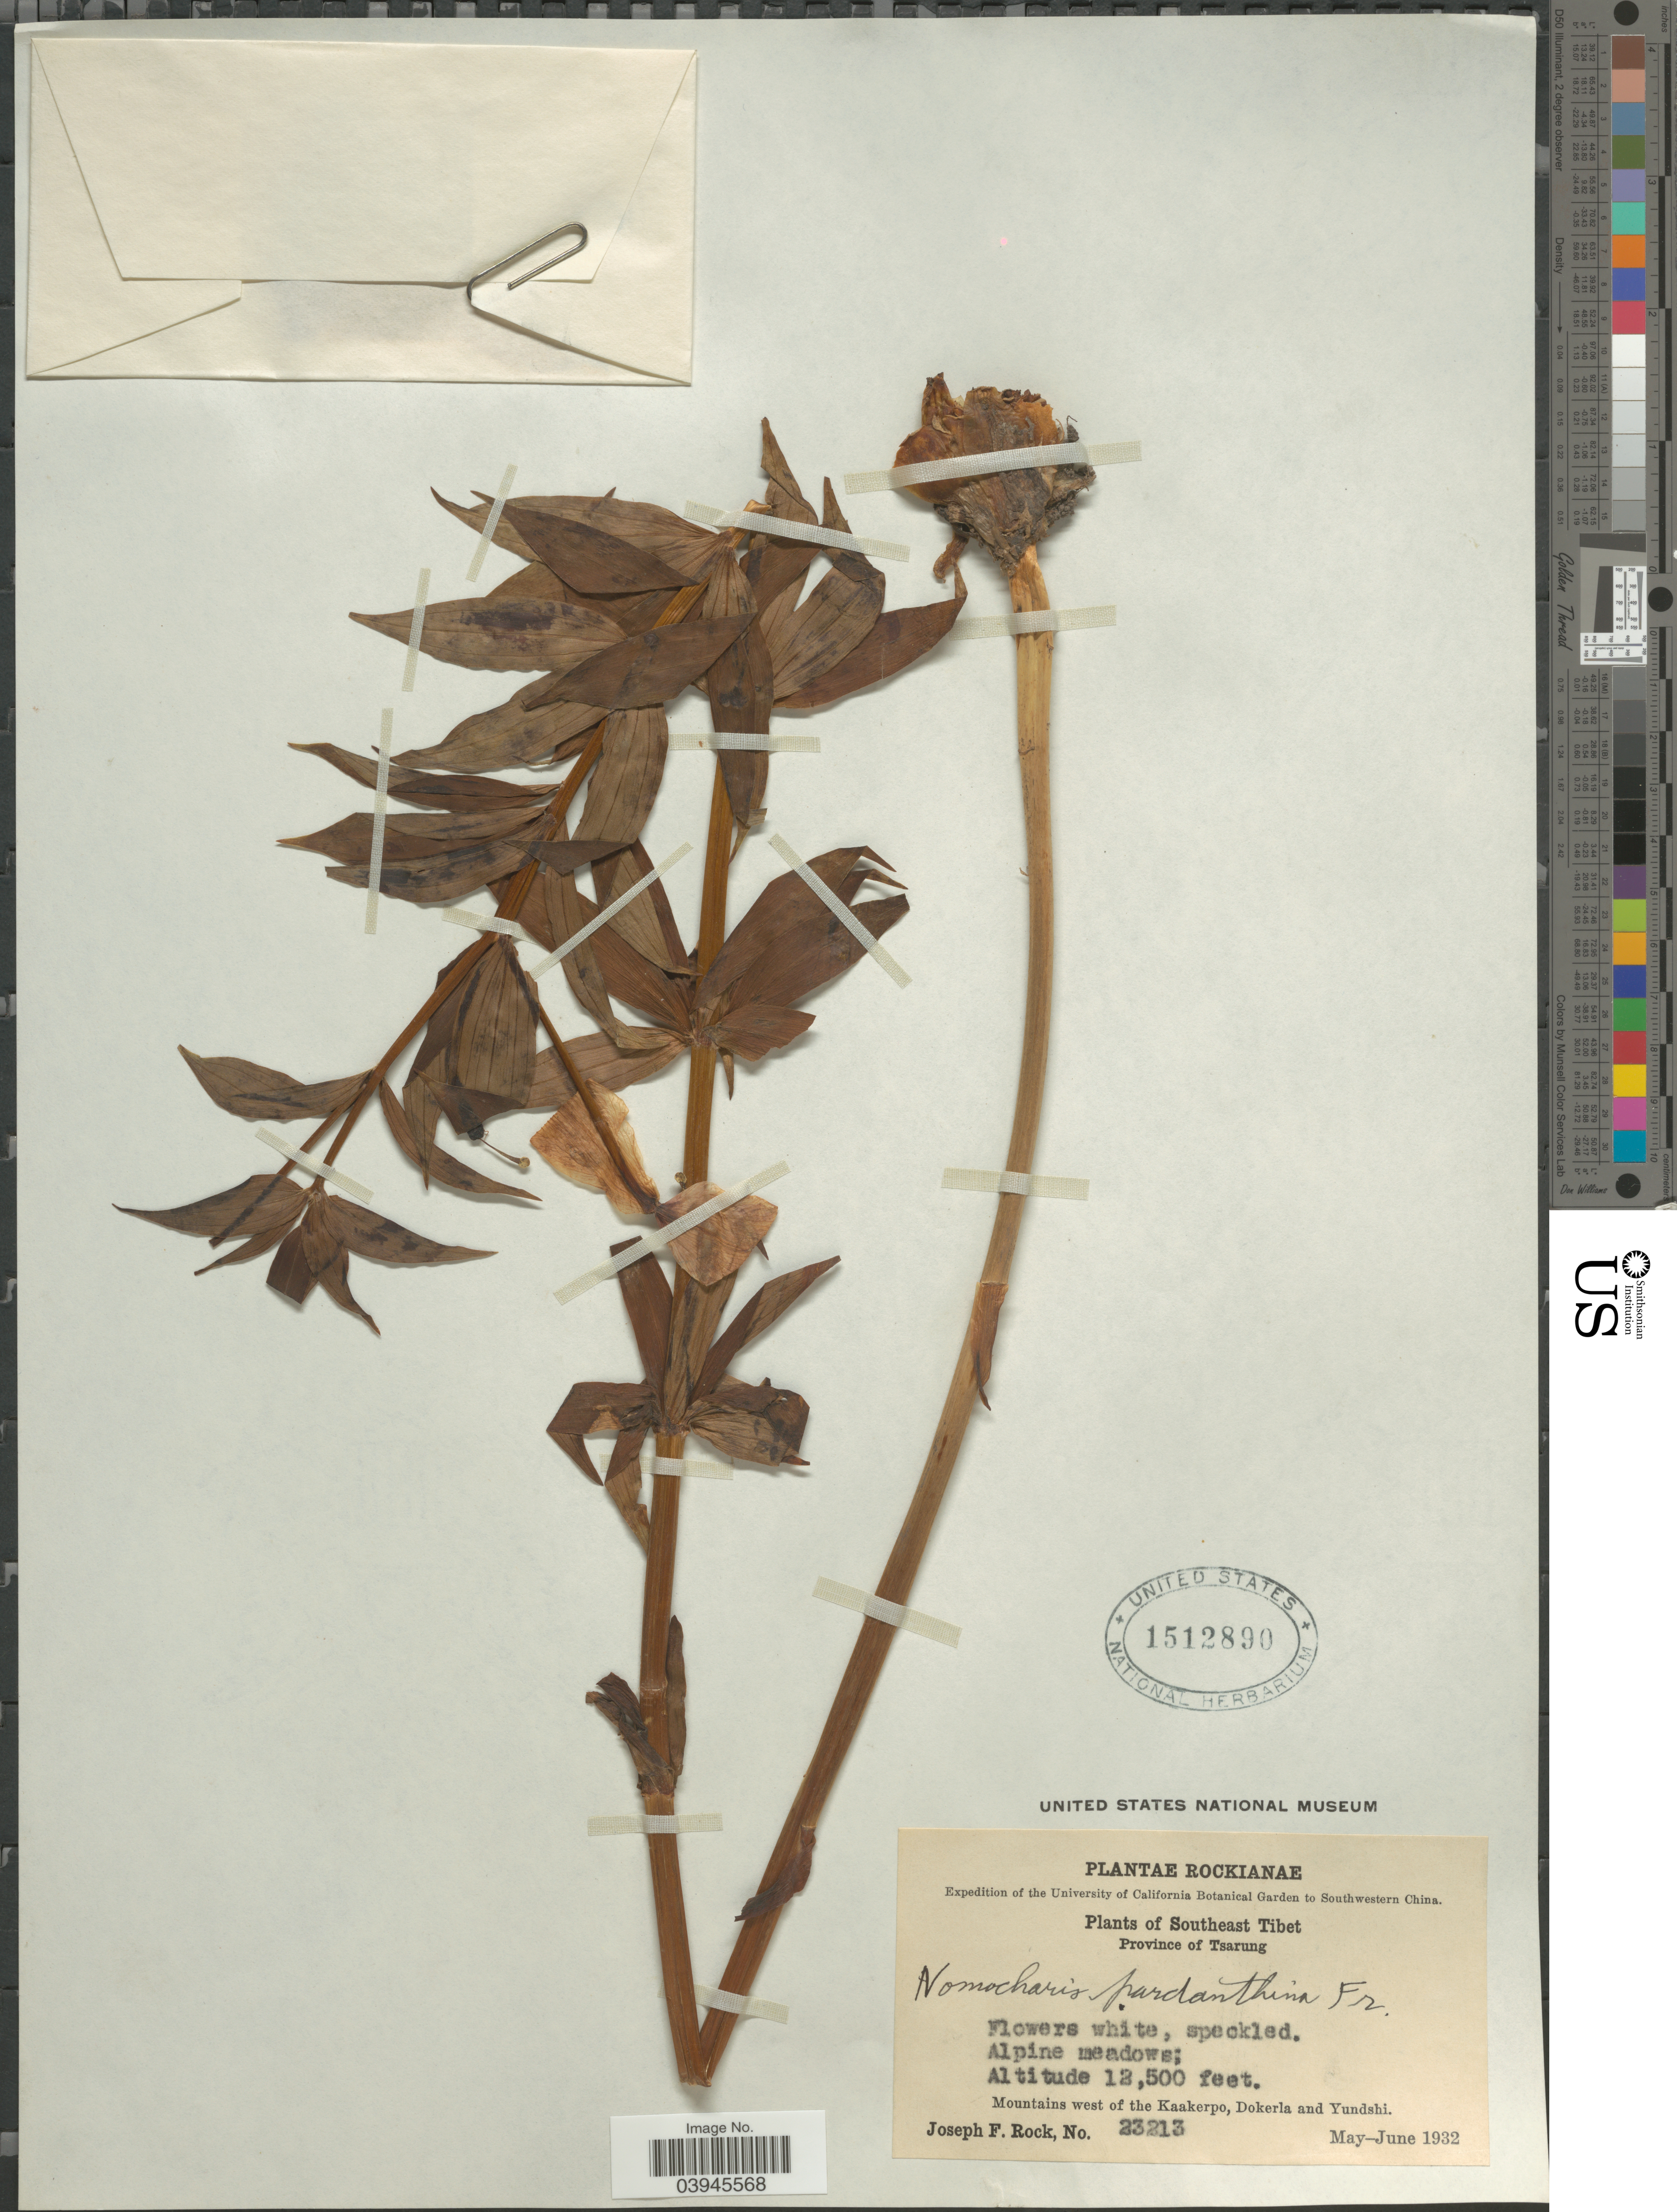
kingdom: Plantae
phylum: Tracheophyta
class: Liliopsida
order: Liliales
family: Liliaceae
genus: Lilium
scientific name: Lilium pardanthinum ined., 9/2021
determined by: Strong, Mark T., (BOT), Smithsonian Institution - National Museum of Natural History (UNITED STATES)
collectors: J. F. Rock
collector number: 23213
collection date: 1932-05/1932-06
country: China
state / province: Xizang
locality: Southwestern China. Southeast Tibet. Province of Tsarung. Alpine meadows; Mountains west of the Kaakerpo, Dokerla and Yundshi.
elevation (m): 3810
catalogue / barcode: US 1512890